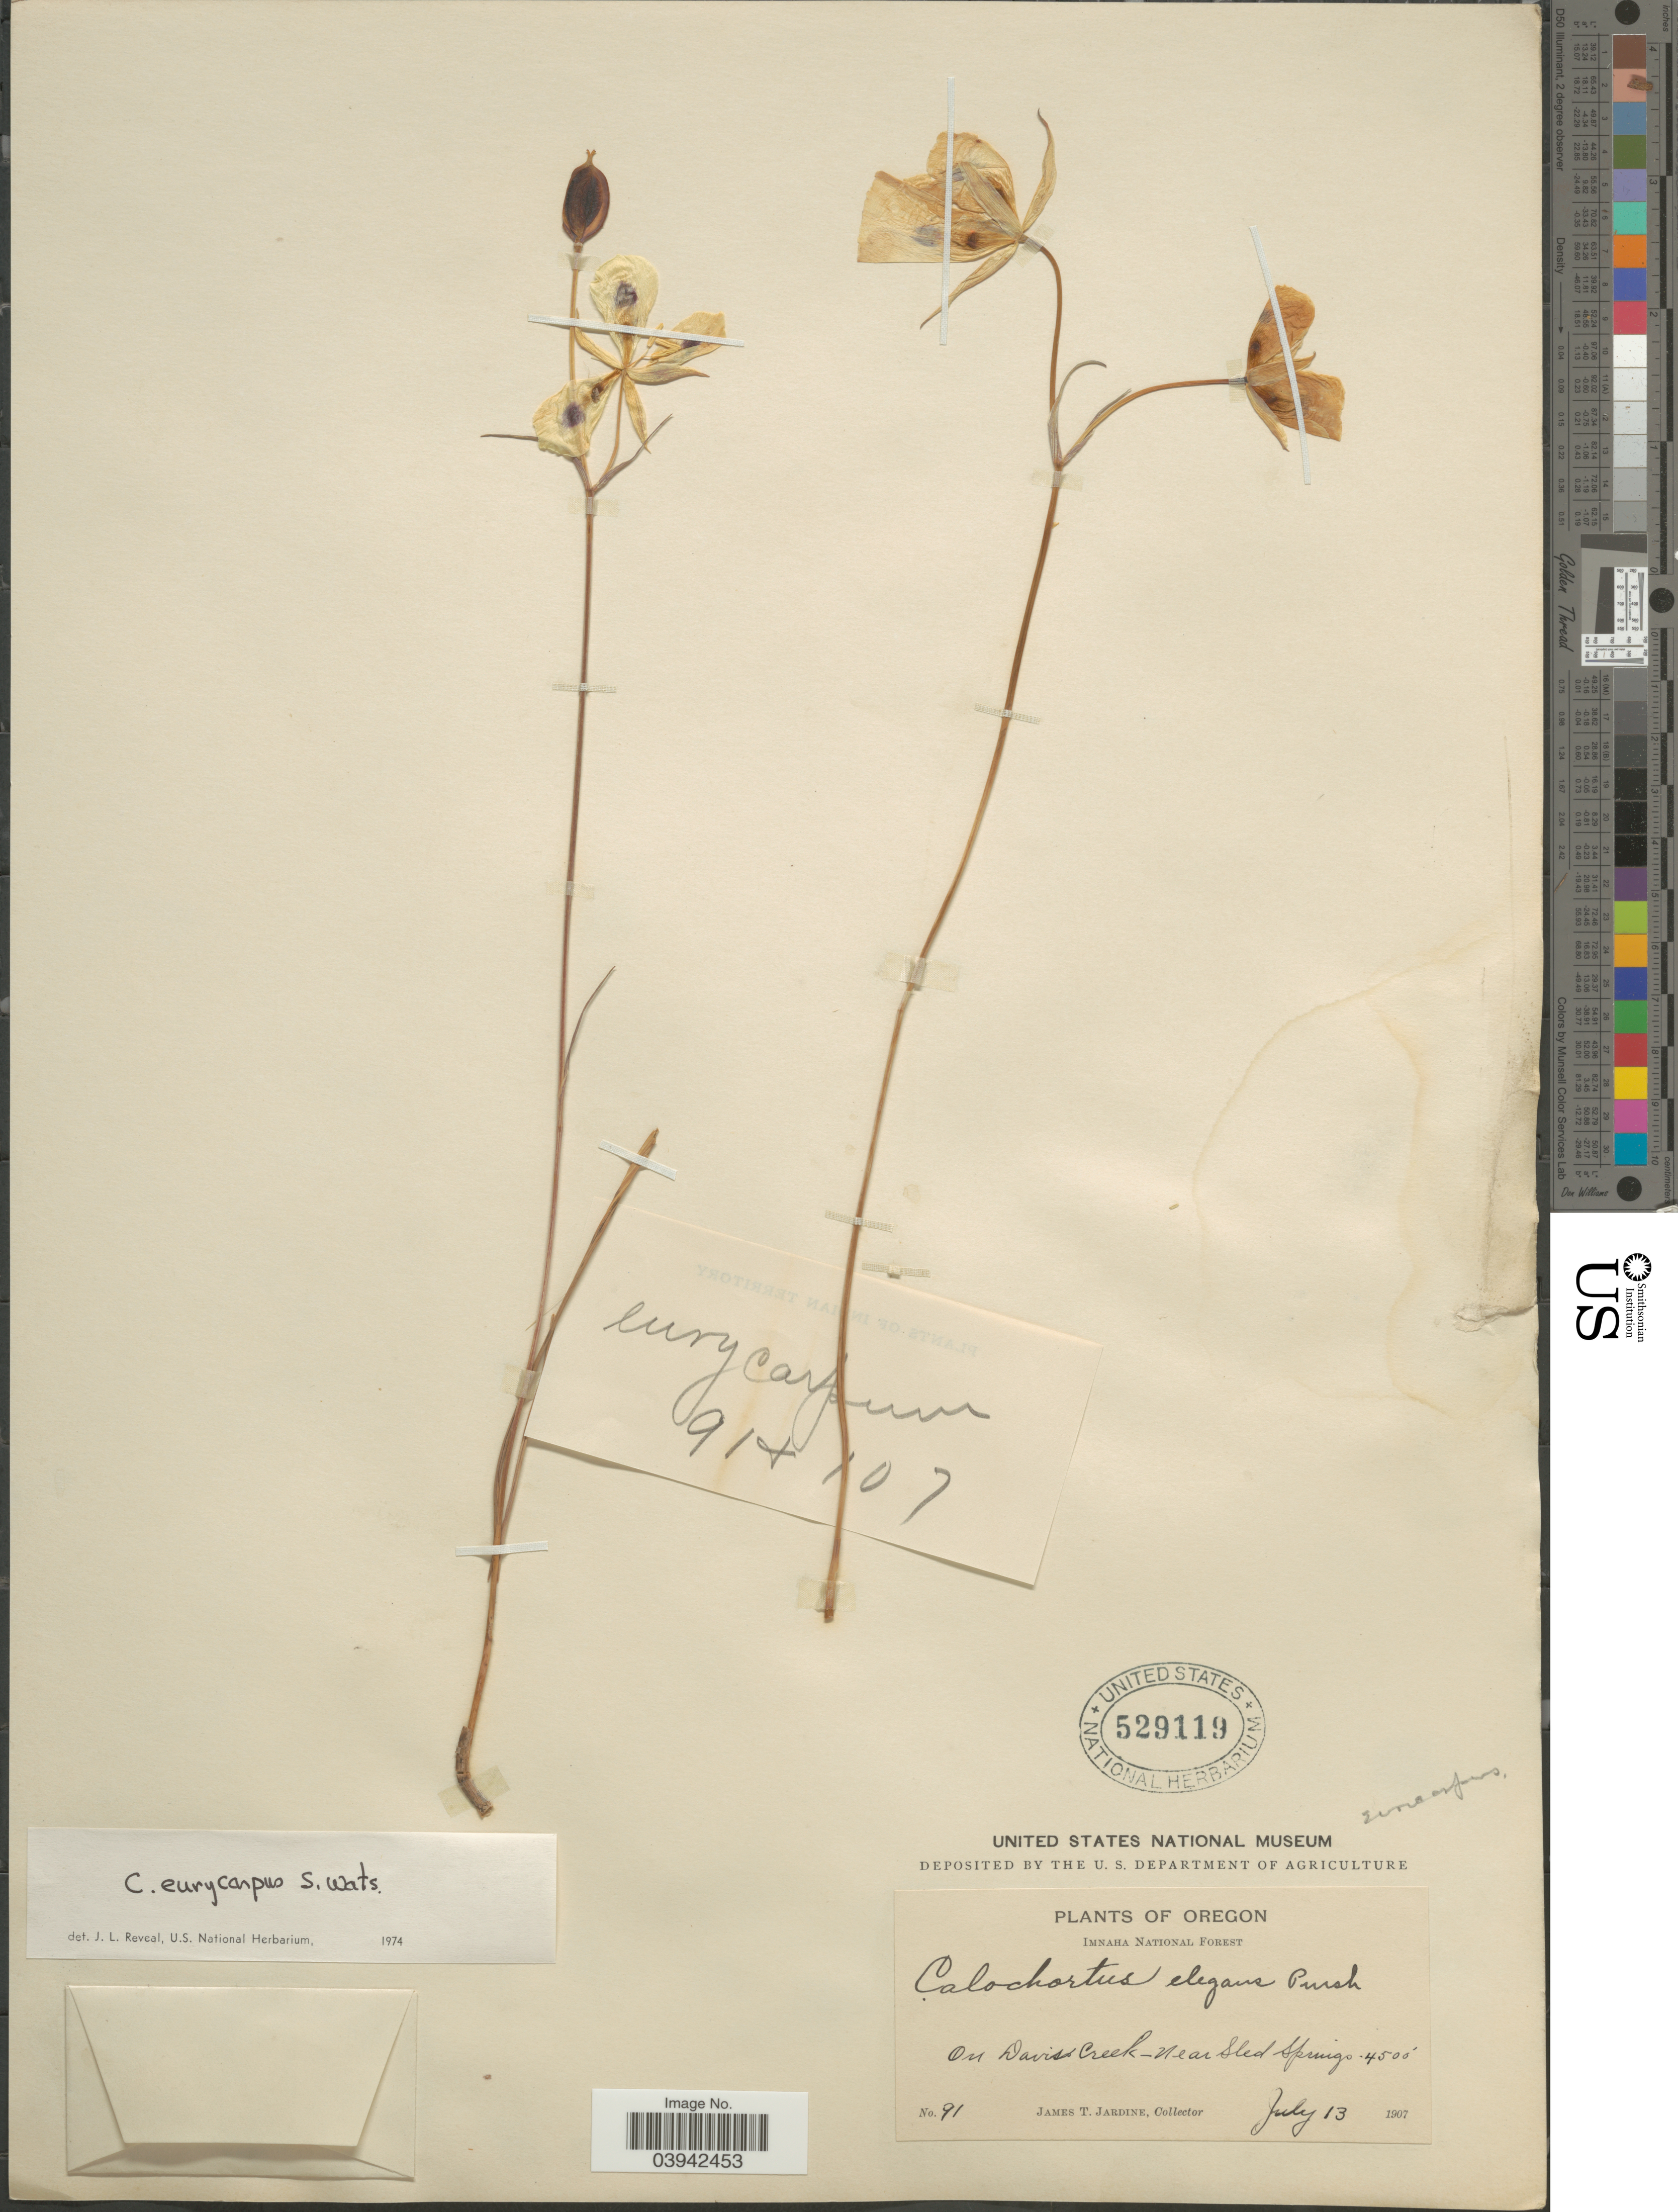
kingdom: Plantae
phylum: Tracheophyta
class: Liliopsida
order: Liliales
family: Liliaceae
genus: Calochortus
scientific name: Calochortus eurycarpus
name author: S. Watson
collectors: J. T. Jardine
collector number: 91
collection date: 1907-07-13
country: United States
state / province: Oregon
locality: Imnaha National Forest. On Daviss Creek- near Sled Springs.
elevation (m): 1372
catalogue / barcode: US 529119